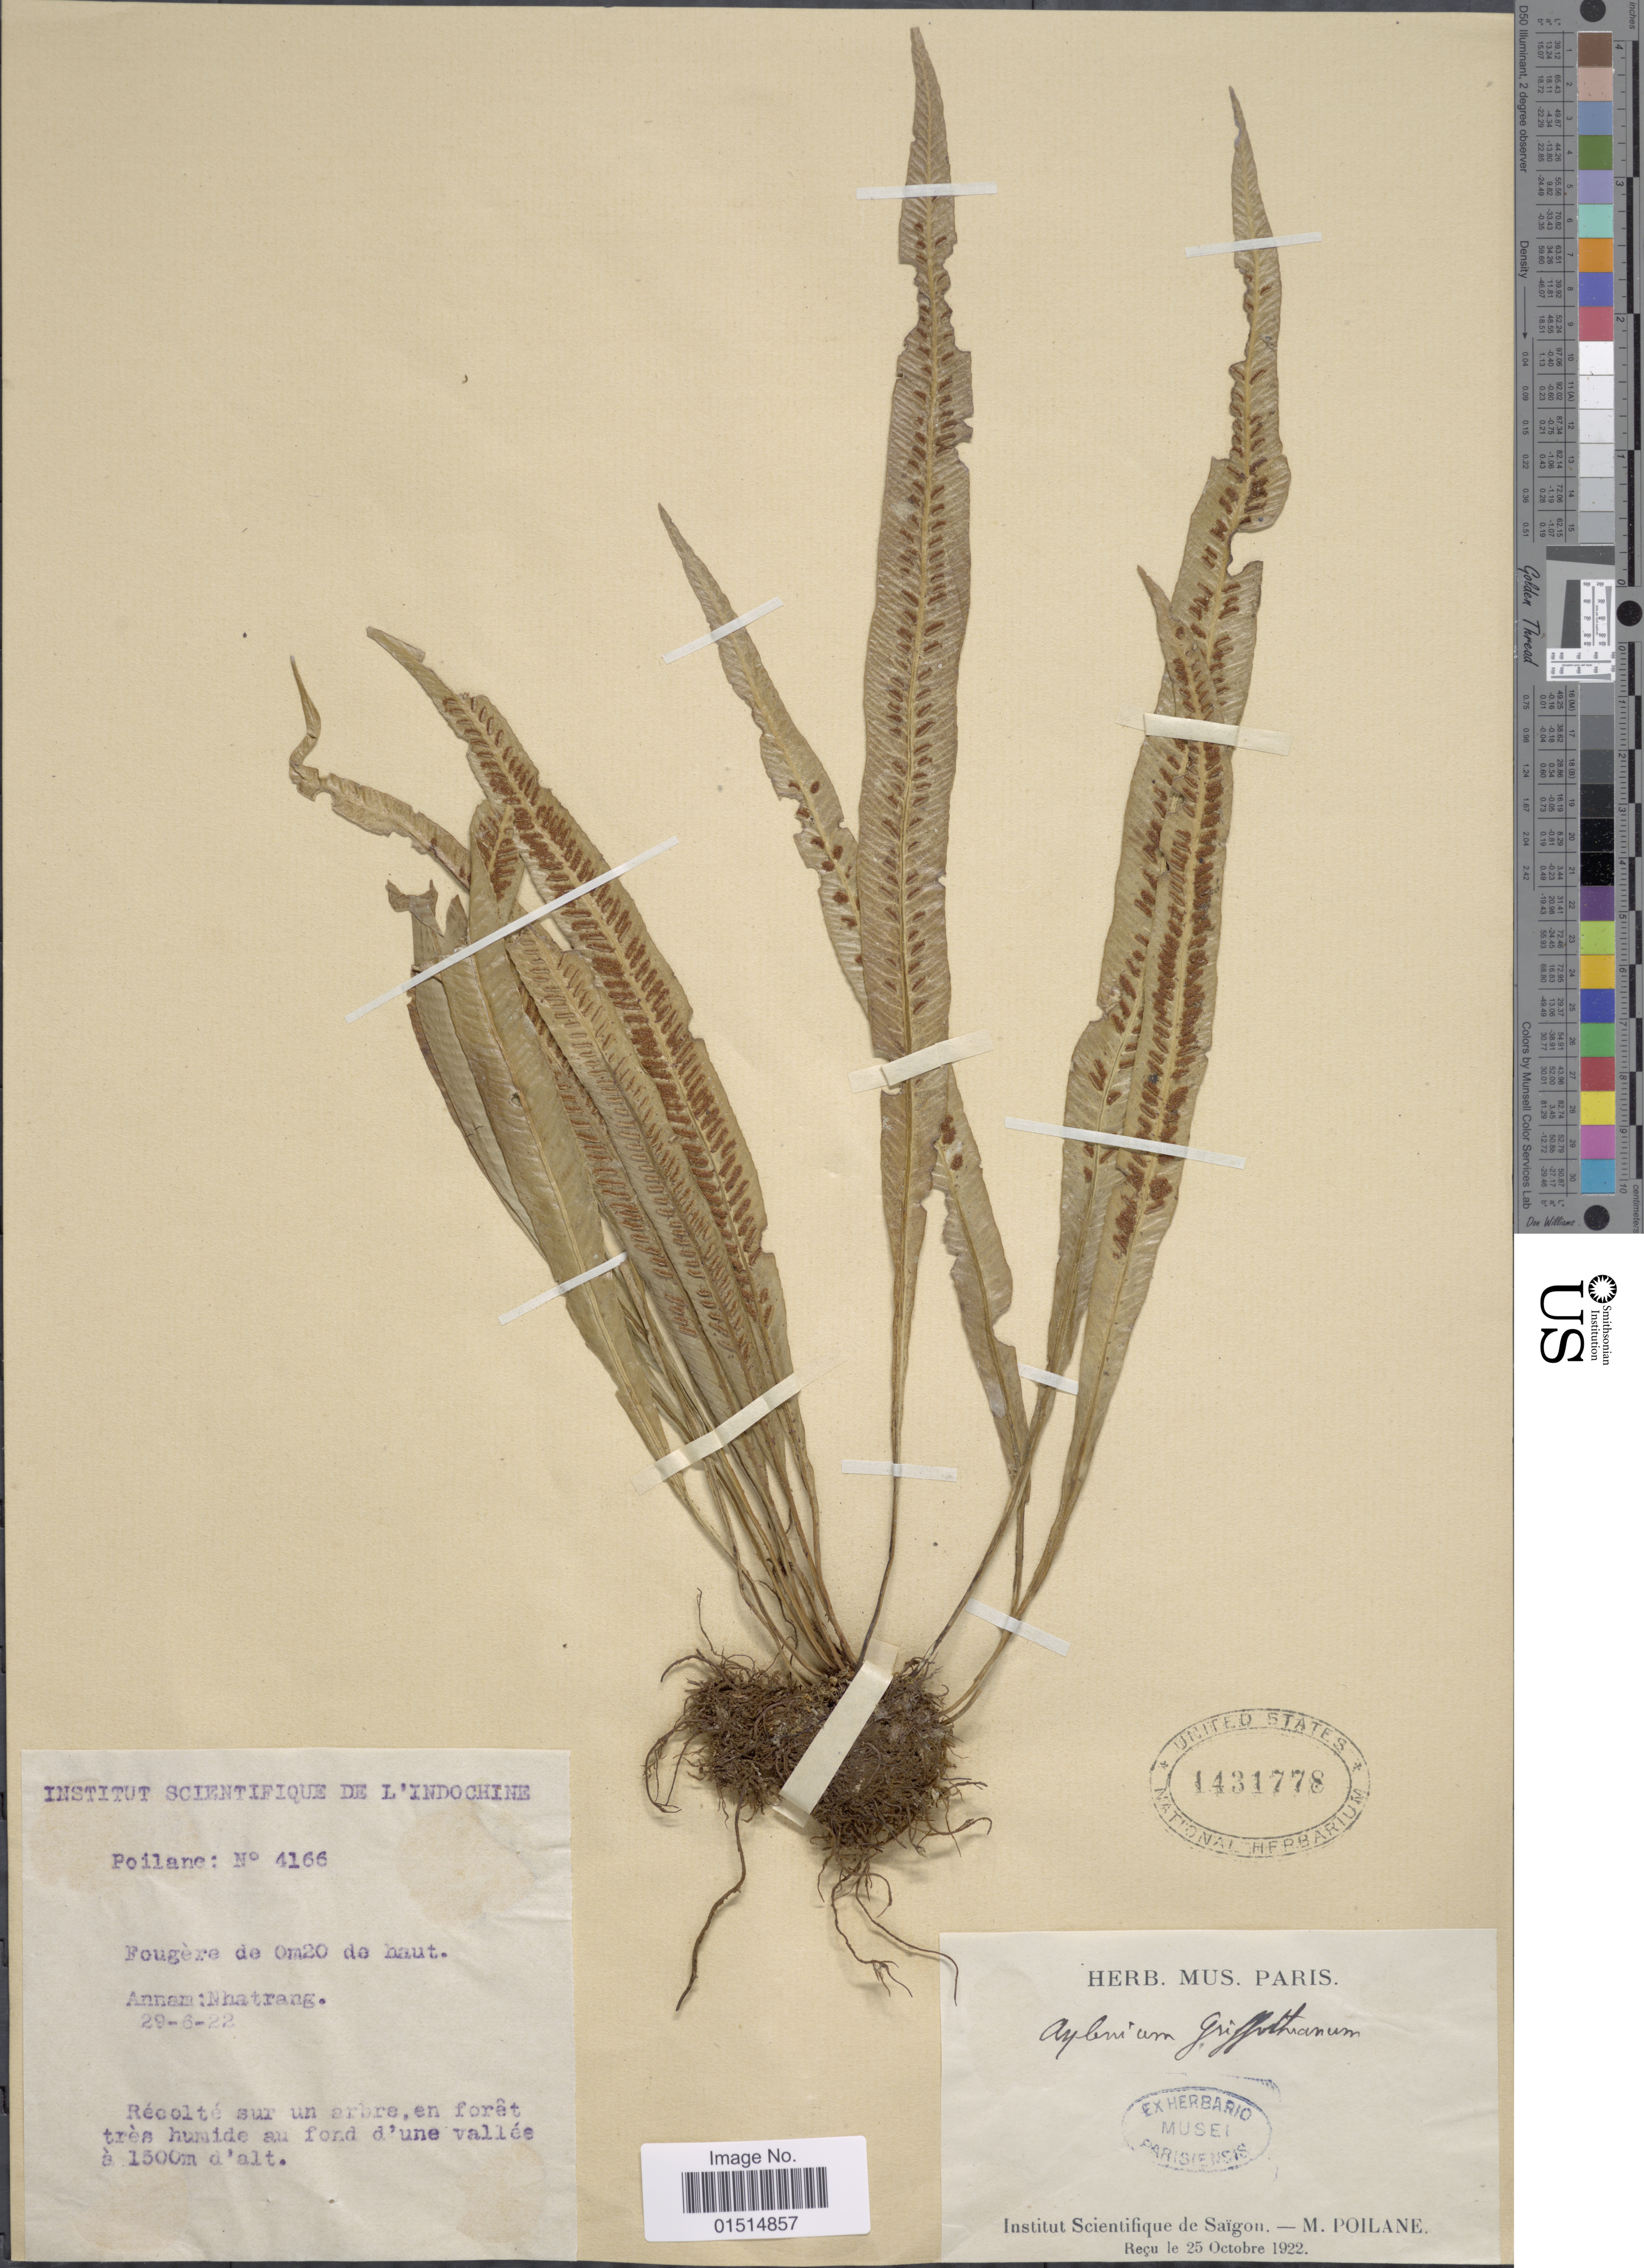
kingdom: Plantae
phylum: Tracheophyta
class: Polypodiopsida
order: Polypodiales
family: Aspleniaceae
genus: Asplenium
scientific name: Asplenium griffithianum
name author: Hook.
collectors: M. Poilane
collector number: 4166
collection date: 1922-06-29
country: Vietnam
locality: Annam: Nhatrang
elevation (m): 1500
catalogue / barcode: US 1431778